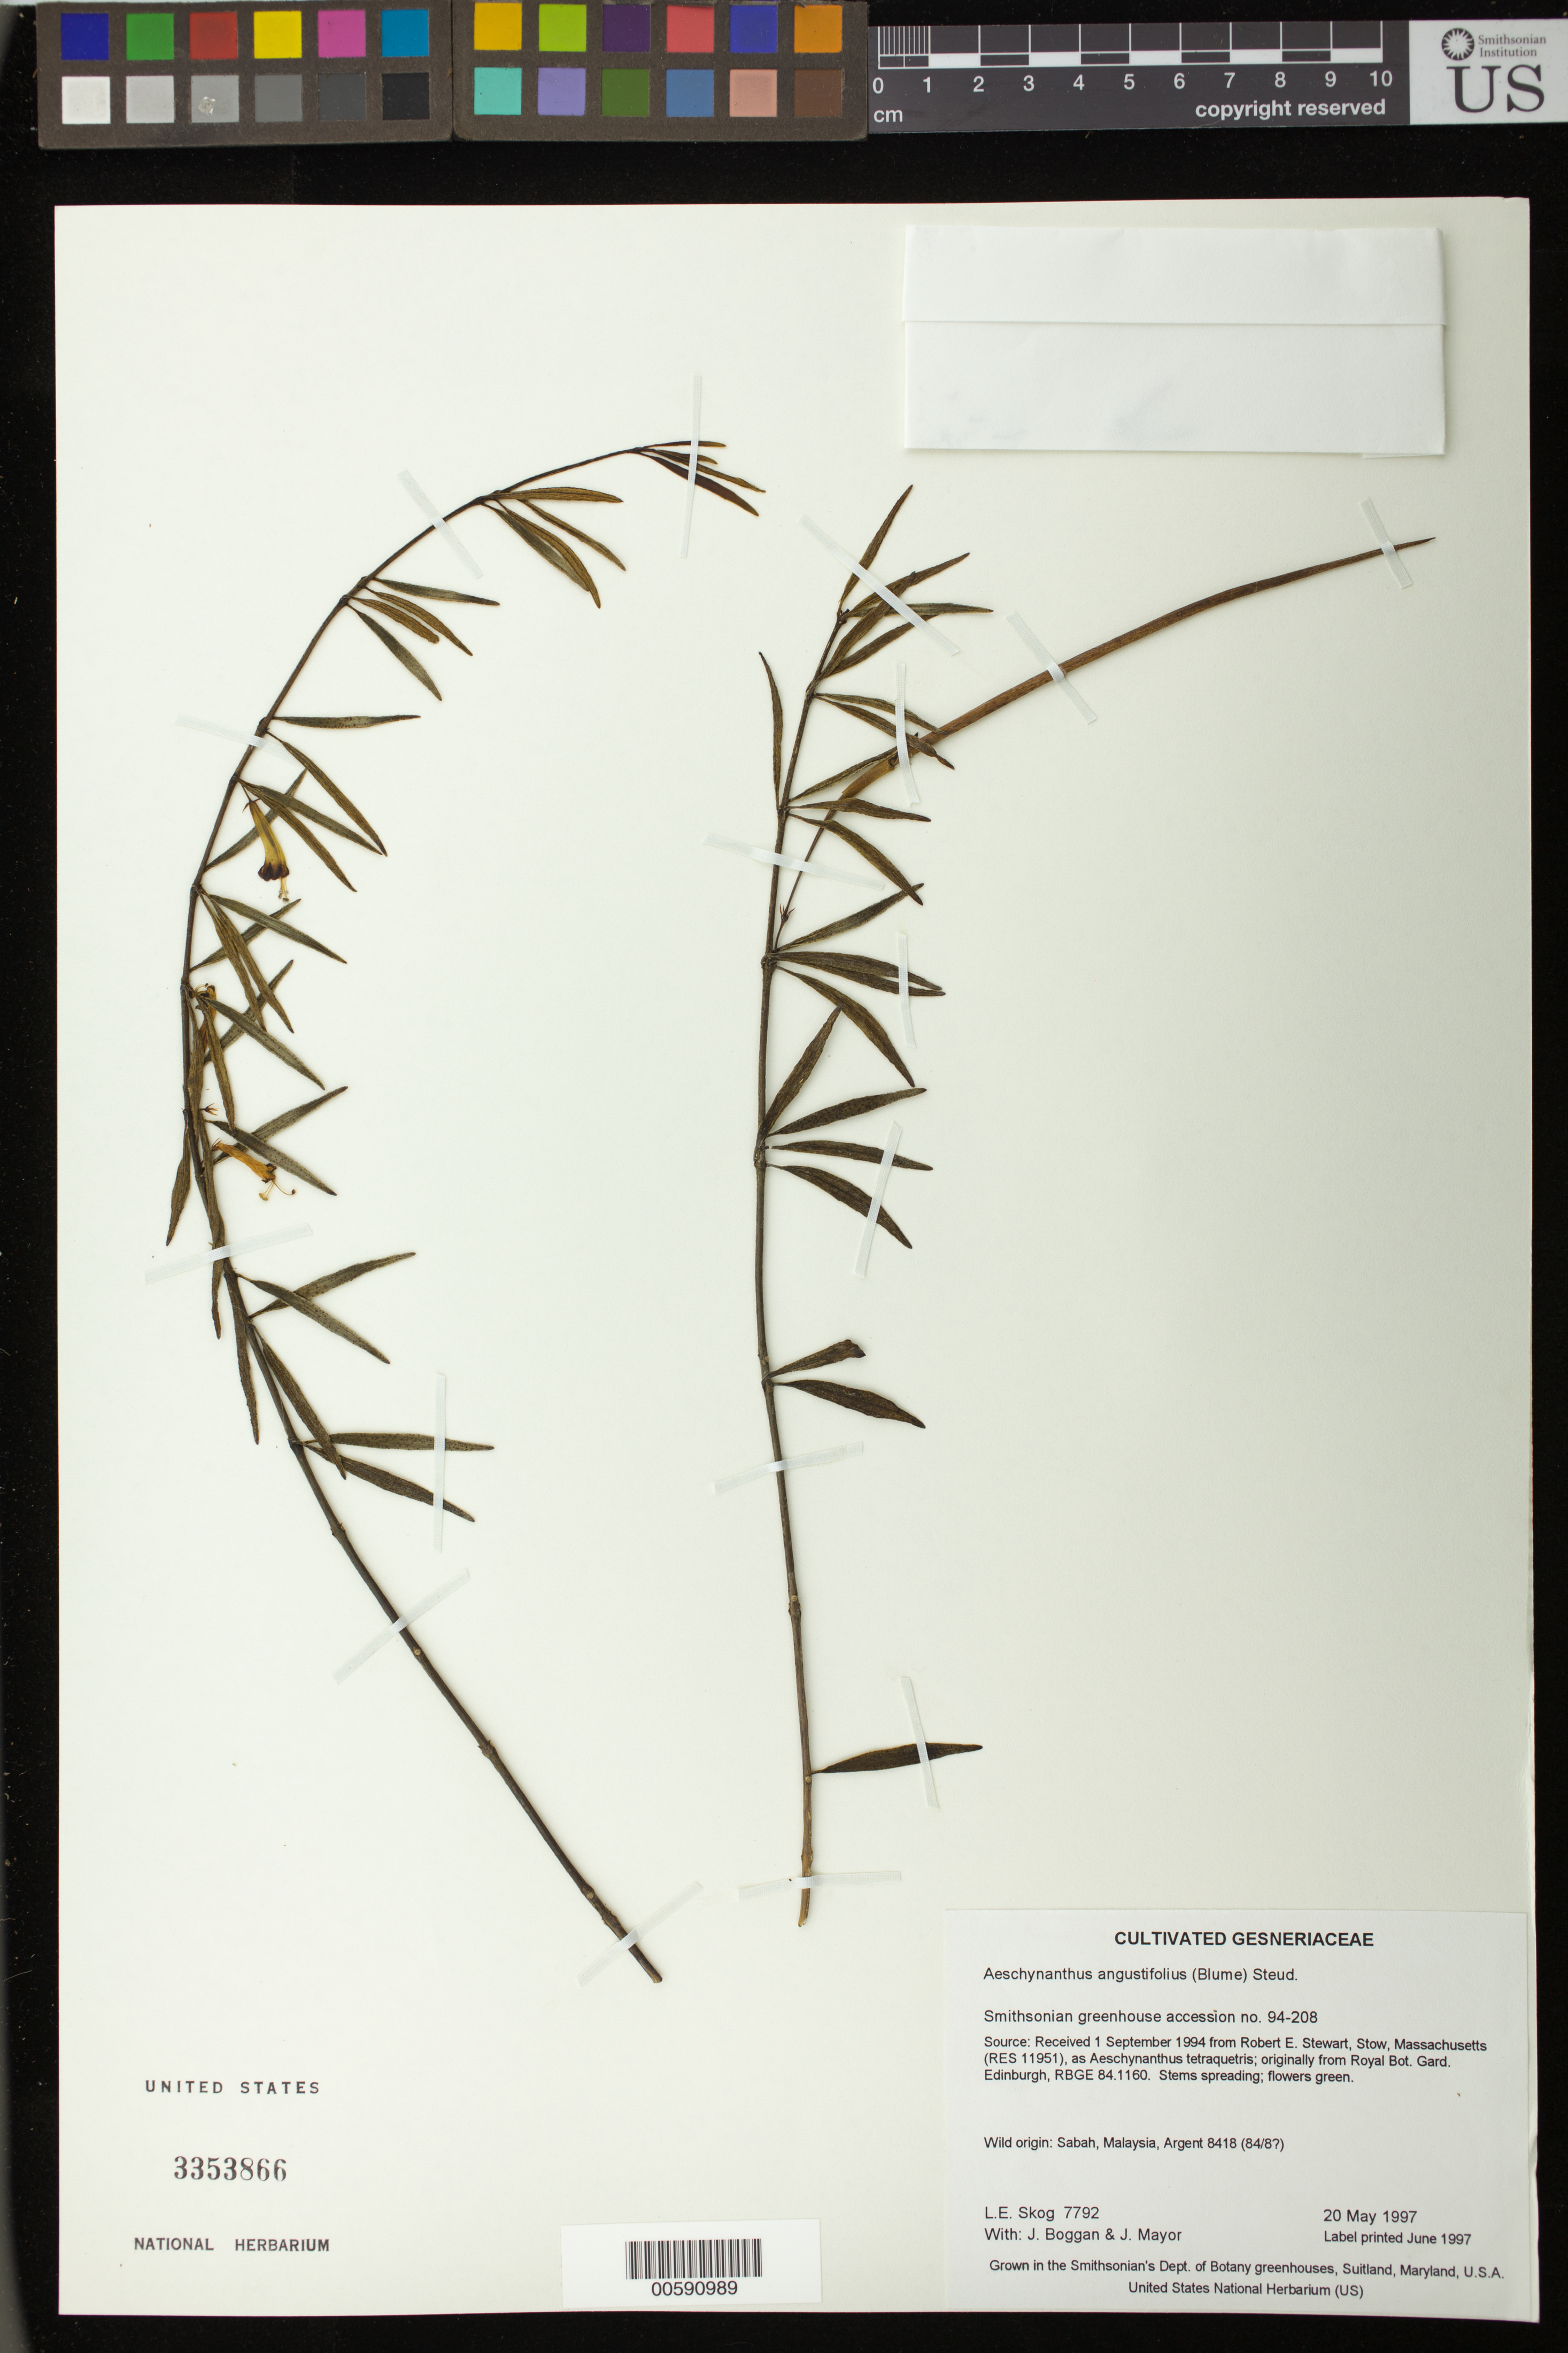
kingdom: Plantae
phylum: Tracheophyta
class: Magnoliopsida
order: Lamiales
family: Gesneriaceae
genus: Aeschynanthus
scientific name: Aeschynanthus angustifolius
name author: (Blume) Steud.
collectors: L. E. Skog, J. K. Boggan & J. Mayor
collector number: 7792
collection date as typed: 20 May 1997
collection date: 1997-05-20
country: Malaysia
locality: Grown in the Smithsonian's Dept. of Botany greenhouses, Suitland, Maryland, U.S.A.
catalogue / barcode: US 3353866